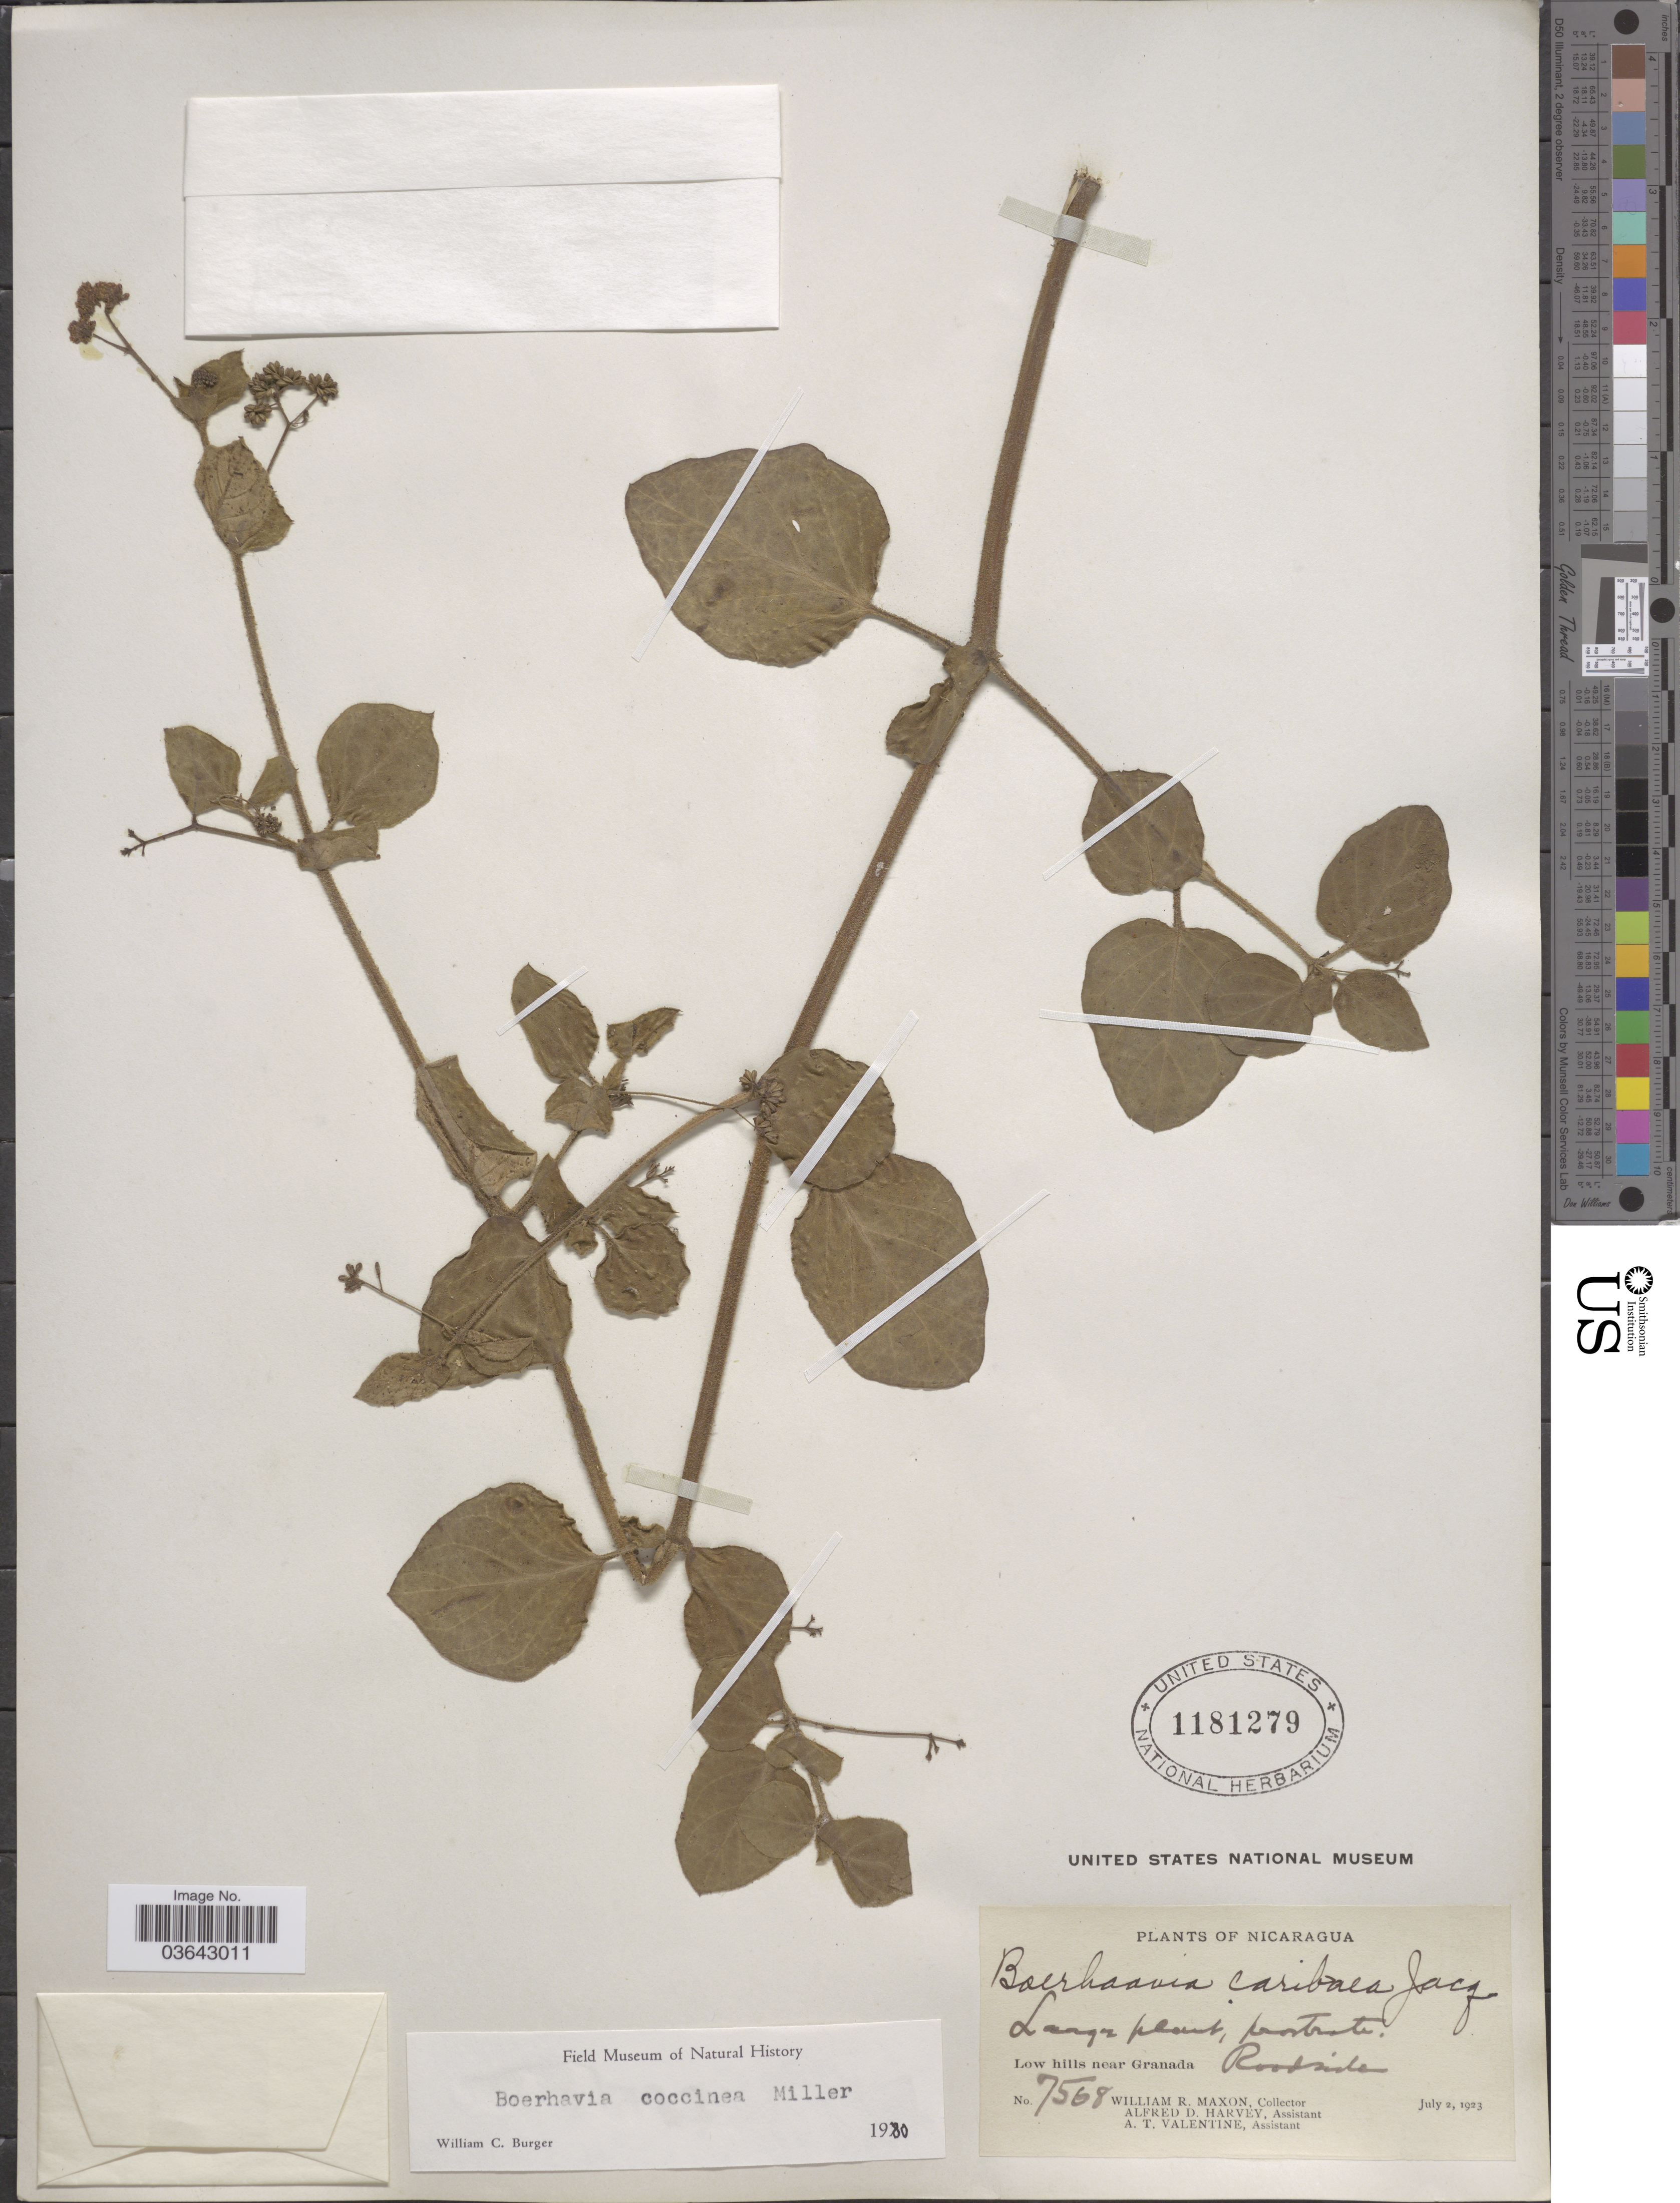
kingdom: Plantae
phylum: Tracheophyta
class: Magnoliopsida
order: Caryophyllales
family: Nyctaginaceae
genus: Boerhavia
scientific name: Boerhavia coccinea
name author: Mill.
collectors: W. R. Maxon, A. D. Harvey & A. Valentine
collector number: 7568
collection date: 1923-07-02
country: Nicaragua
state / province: Granada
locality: Low hills near Granada. Roadside.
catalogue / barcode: US 1181279